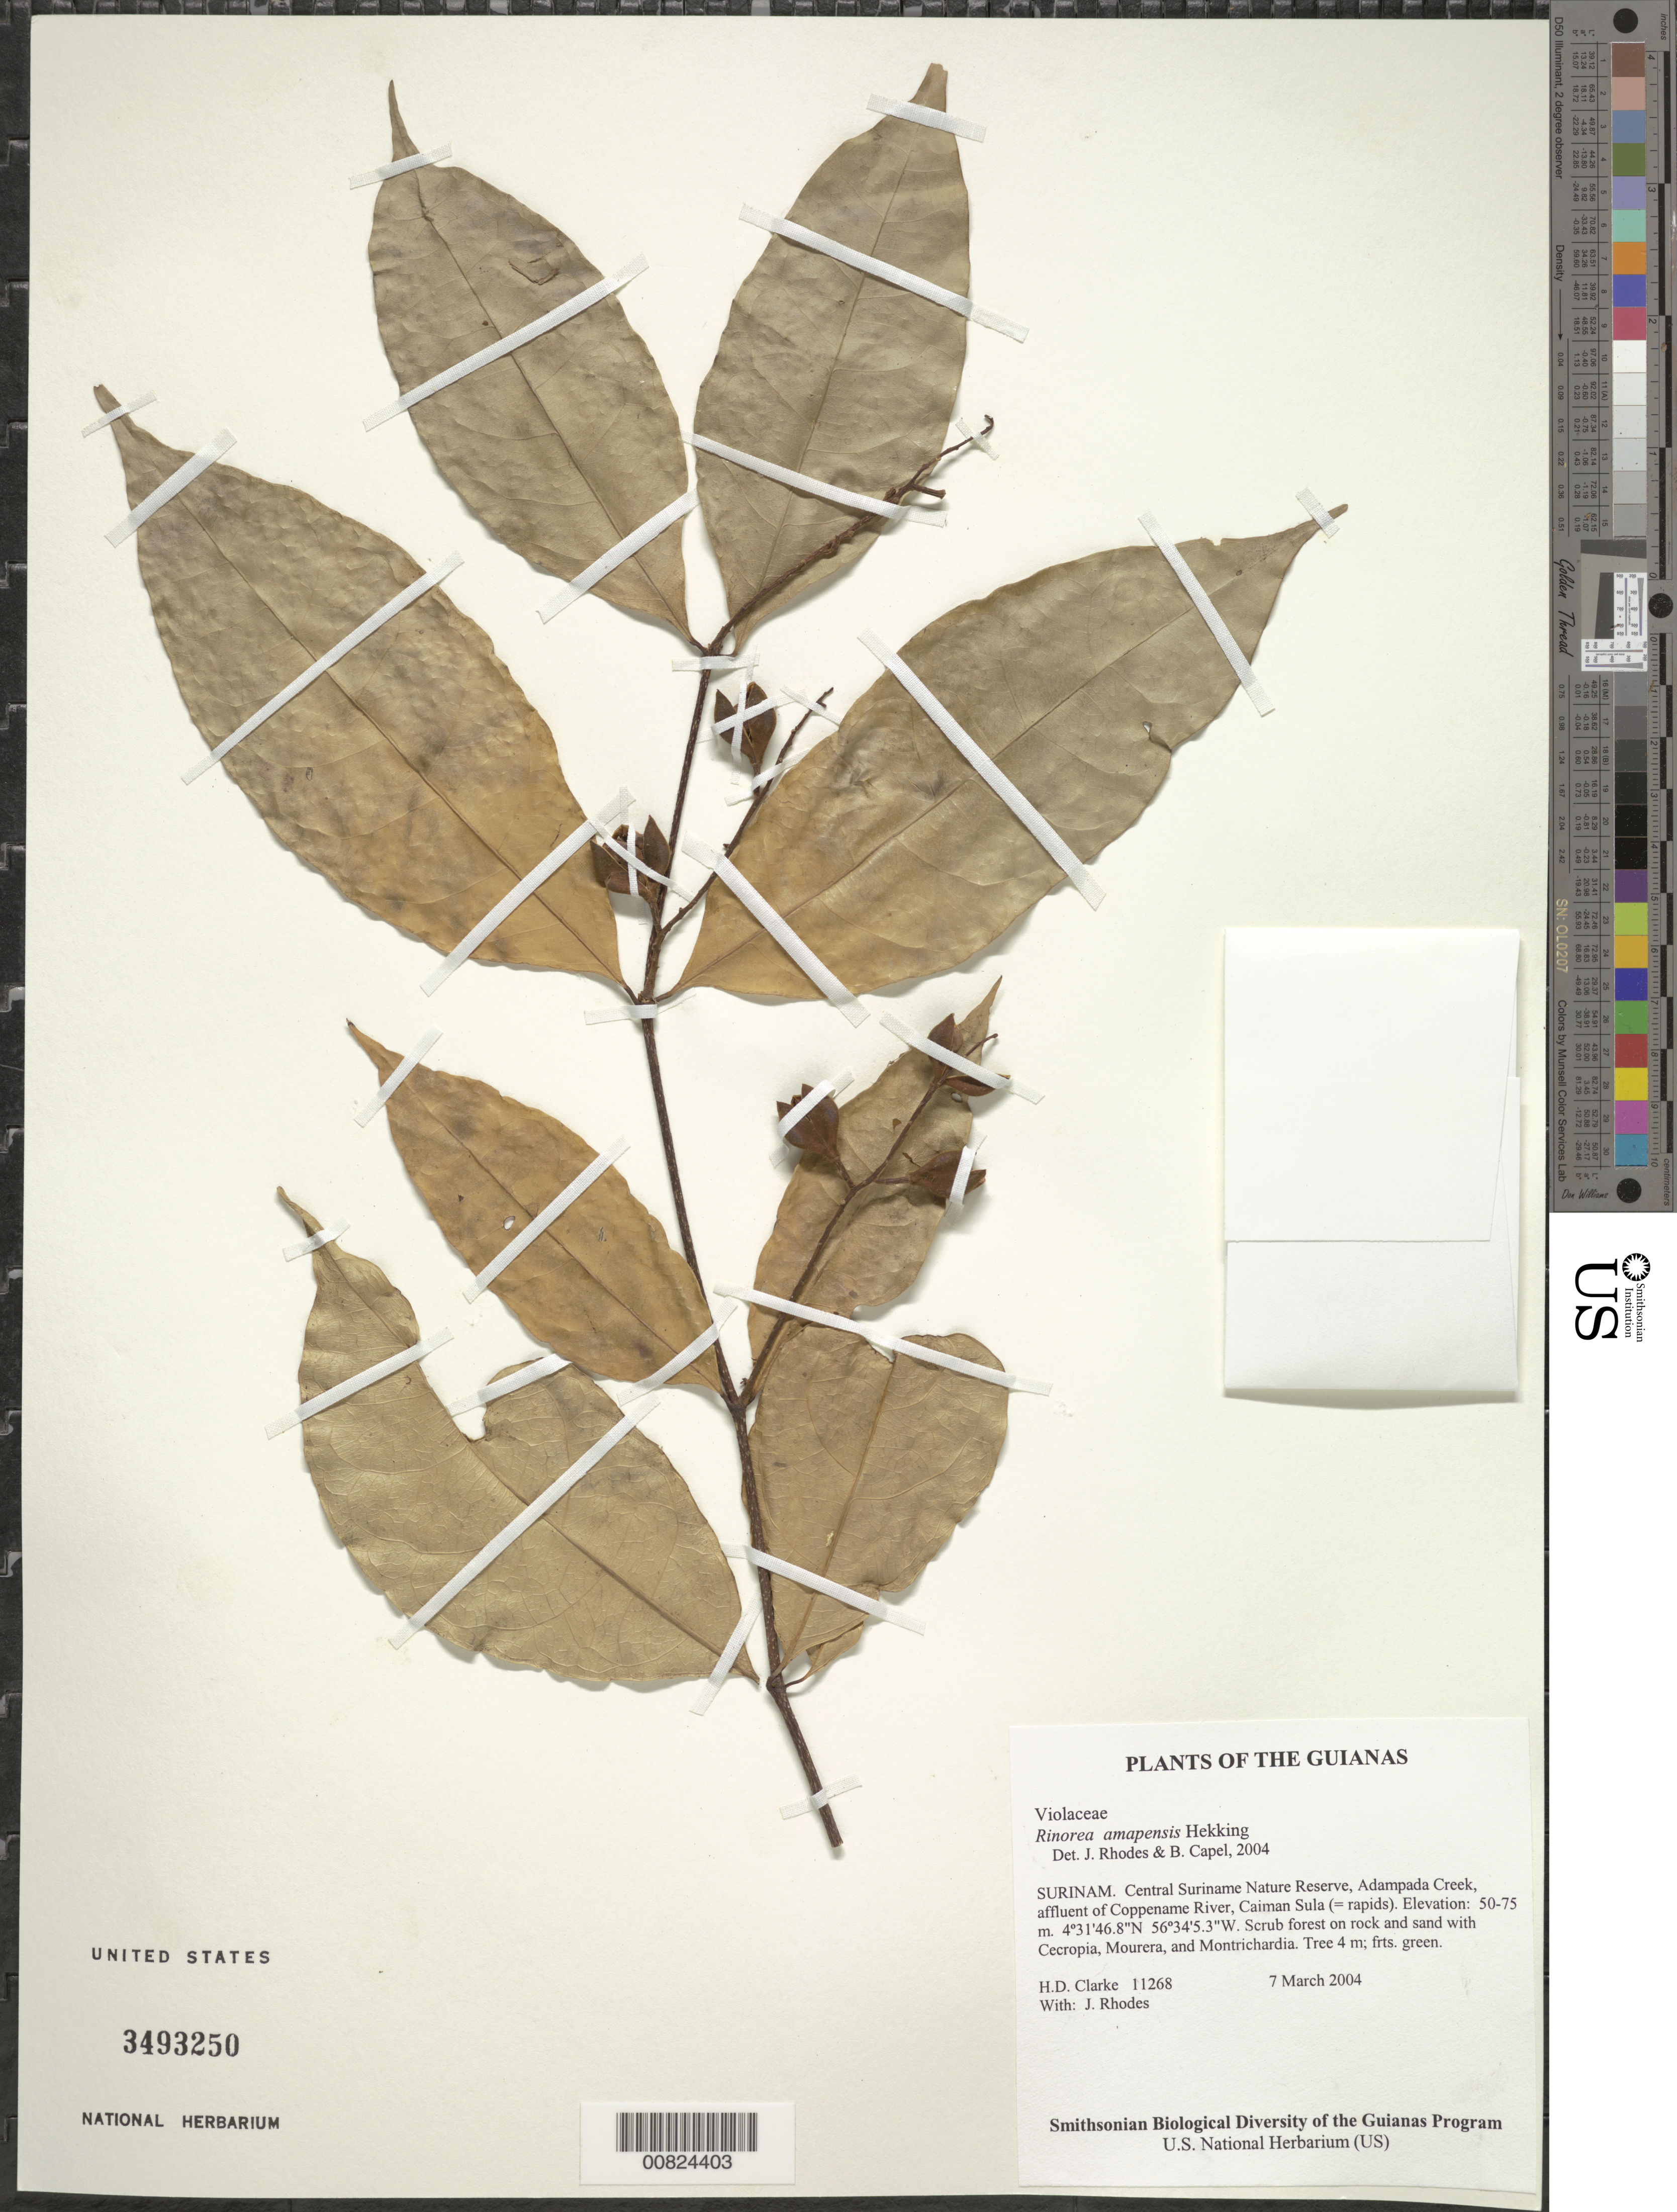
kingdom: Plantae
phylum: Tracheophyta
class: Magnoliopsida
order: Malpighiales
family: Violaceae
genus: Rinorea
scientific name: Rinorea riana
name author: Kuntze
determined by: Hoyos-Gomez, S. E.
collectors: H. D. Clarke & J. Rhodes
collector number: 11268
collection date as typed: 7 March 2004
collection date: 2004-03-07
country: Suriname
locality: Central Suriname Nature Reserve, Adampada Creek, affluent of Coppename River, Caiman Sula (= rapids)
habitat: Scrub forest on rock and sand with Cecropia, Mourera, and Montrichardia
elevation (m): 50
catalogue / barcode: US 3493250